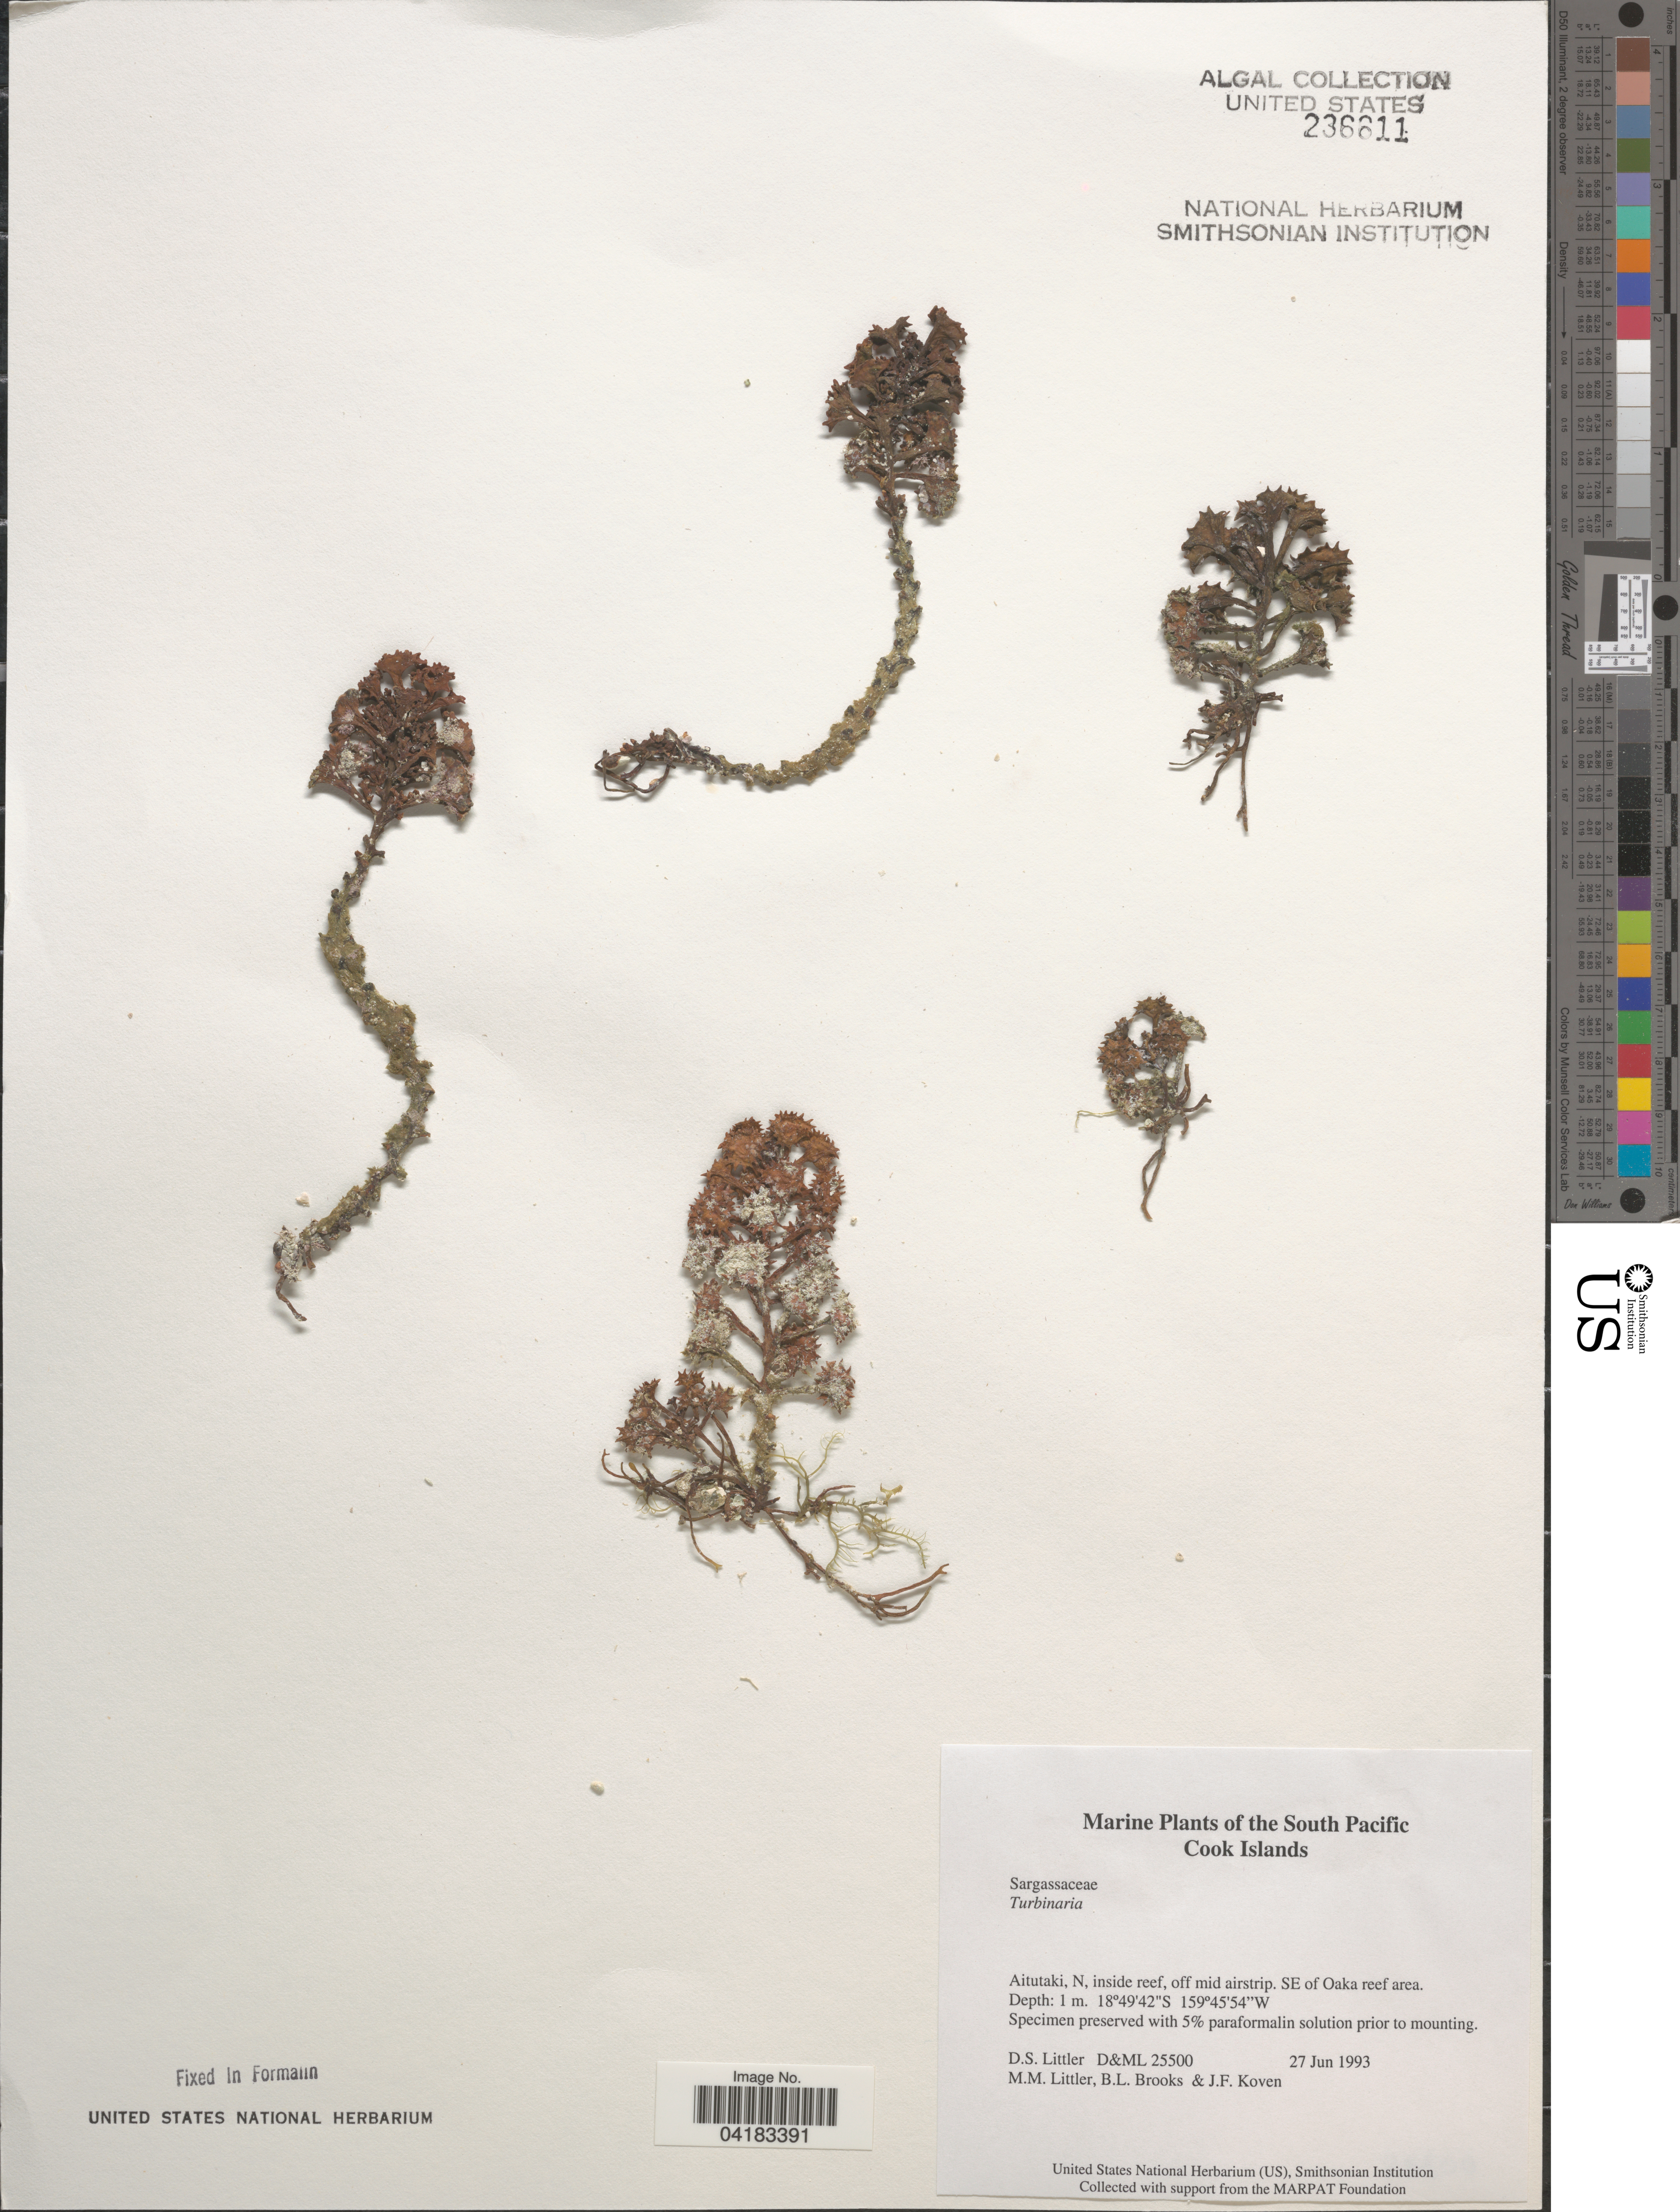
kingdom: Chromista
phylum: Ochrophyta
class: Phaeophyceae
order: Fucales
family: Sargassaceae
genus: Turbinaria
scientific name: Turbinaria sp.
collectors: D. S. Littler, B. Brooks & J. Koven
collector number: D&ML25500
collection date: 1993-06-27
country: Cook Islands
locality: South Pacific. Aitutaki, N, inside reef, off mid airstrip. SE of Oaka reef area.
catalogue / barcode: US 236611